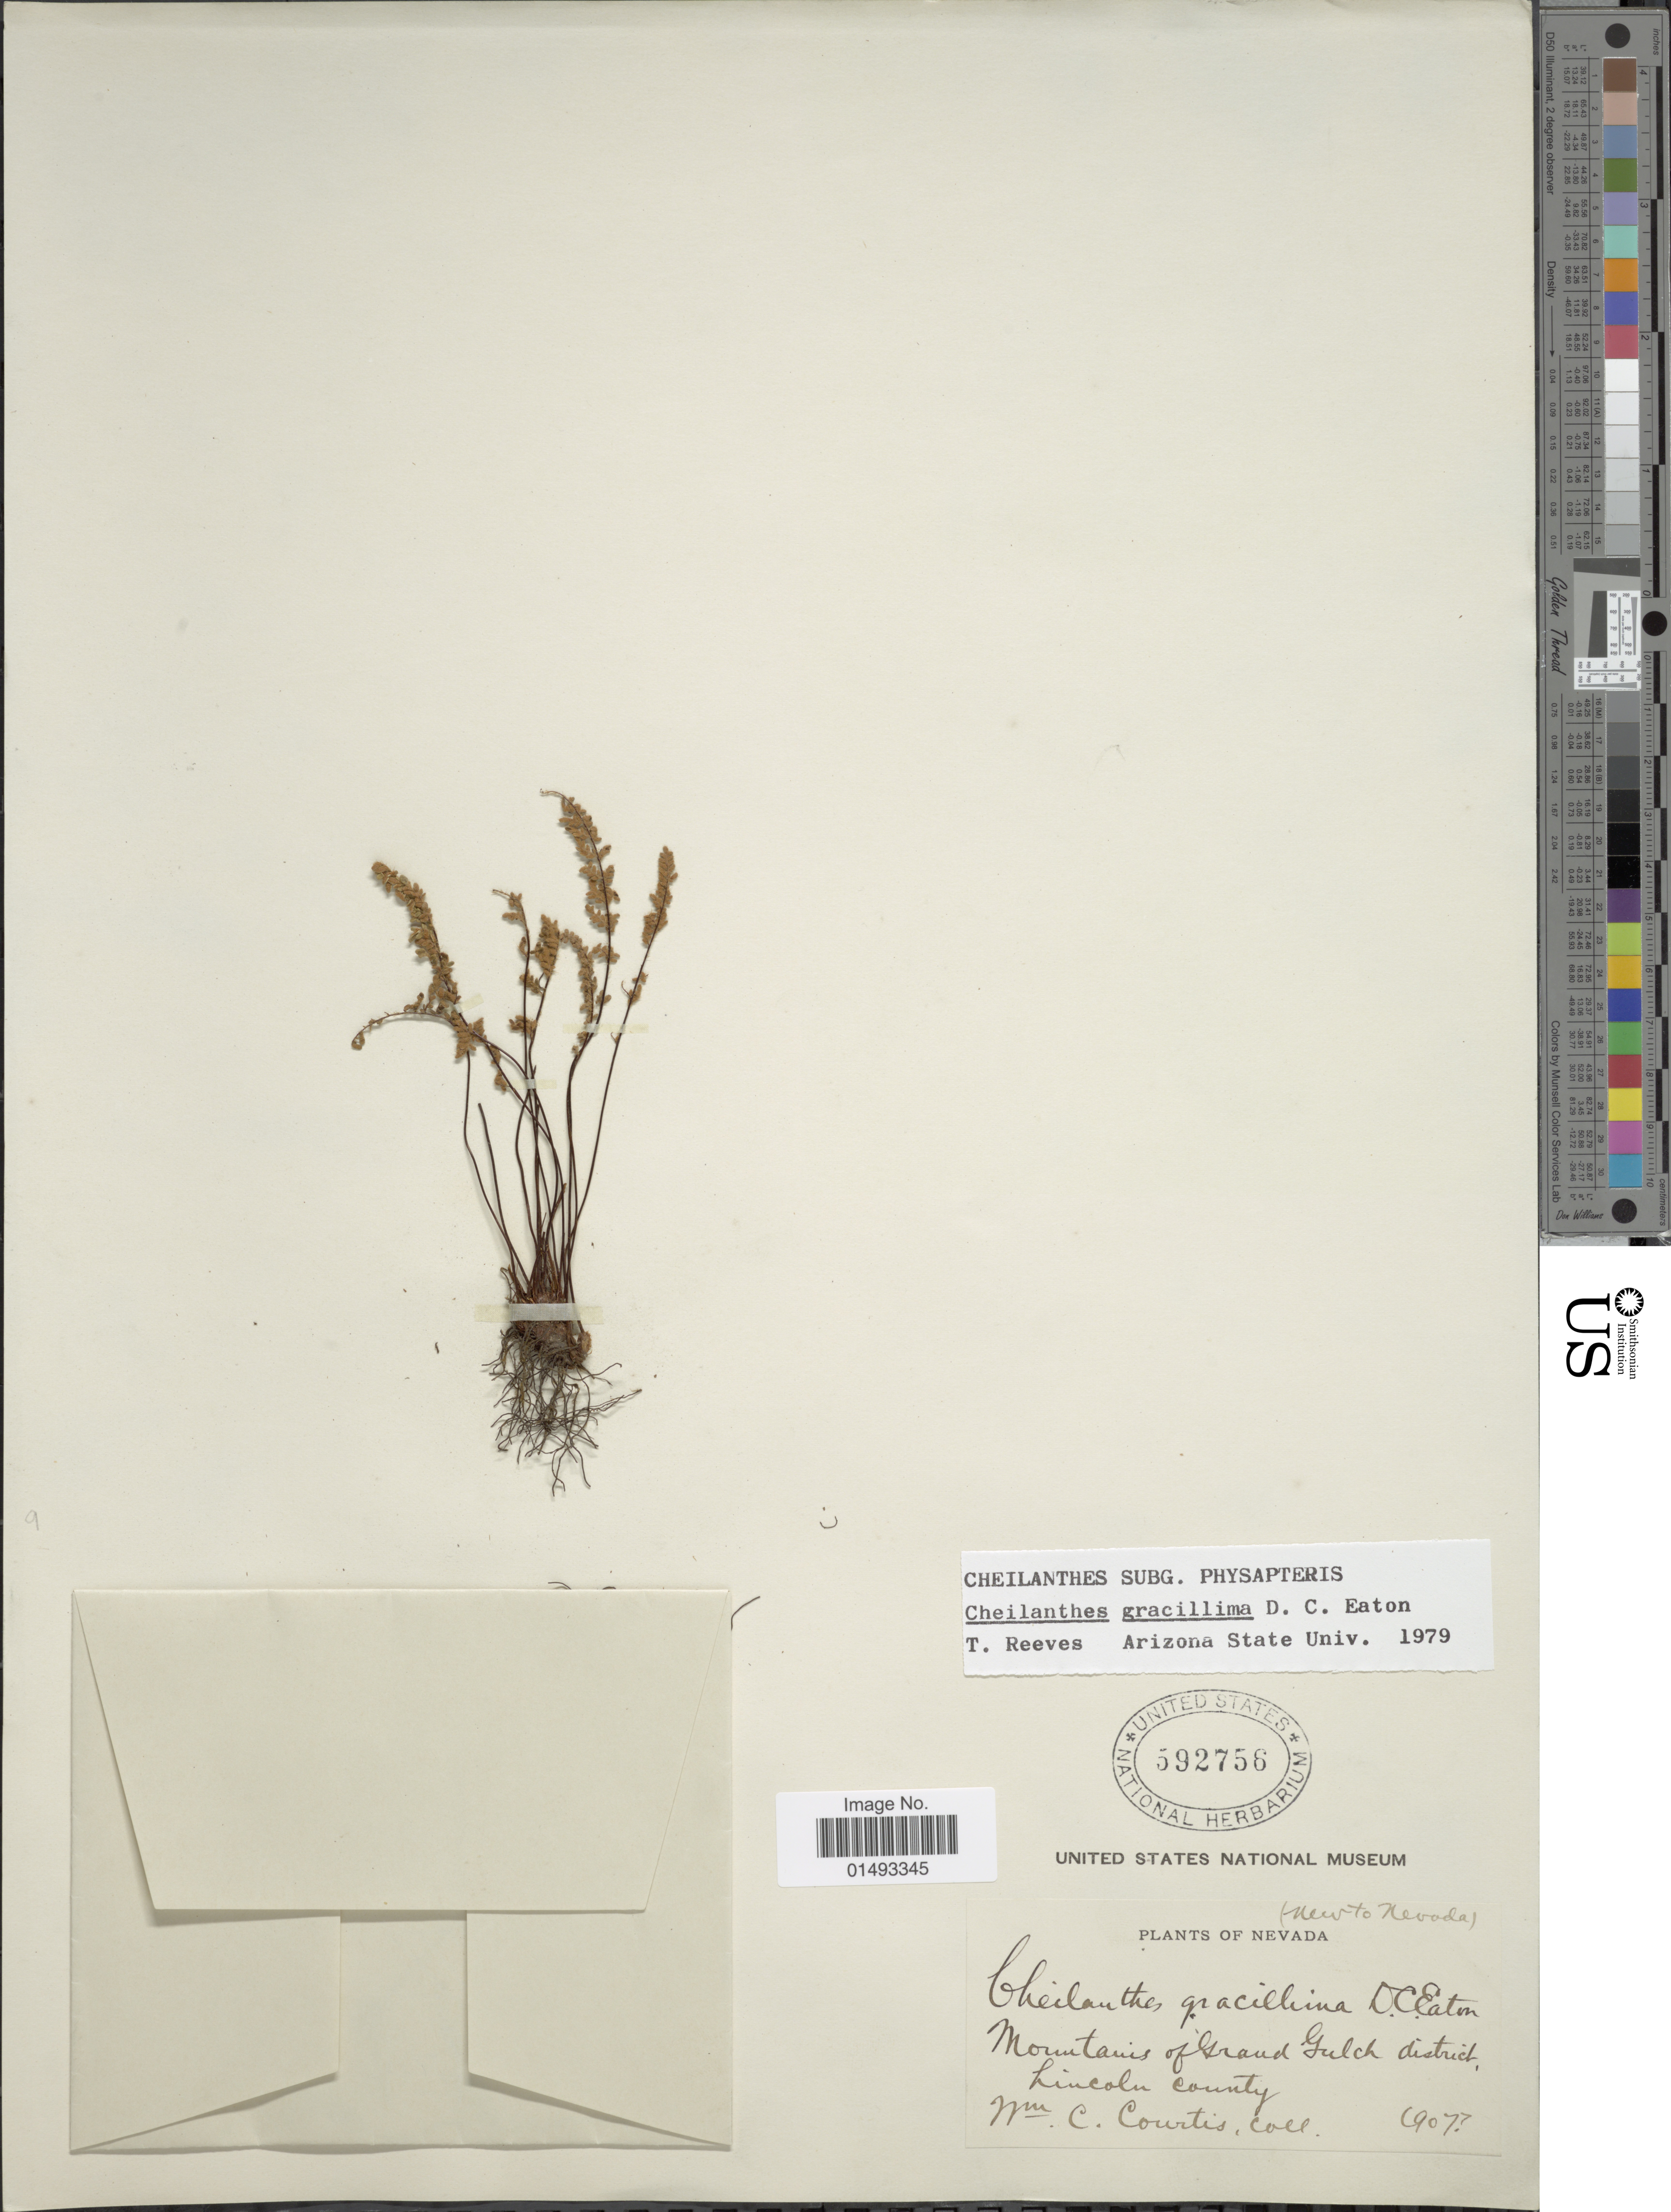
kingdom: Plantae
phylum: Tracheophyta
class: Polypodiopsida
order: Polypodiales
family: Pteridaceae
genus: Myriopteris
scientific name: Myriopteris gracillima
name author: (D.C. Eaton) J. Sm.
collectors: W. Courtis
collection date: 1907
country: United States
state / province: Nevada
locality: Mountains of Grand Gulch district, Lincoln county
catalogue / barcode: US 592756